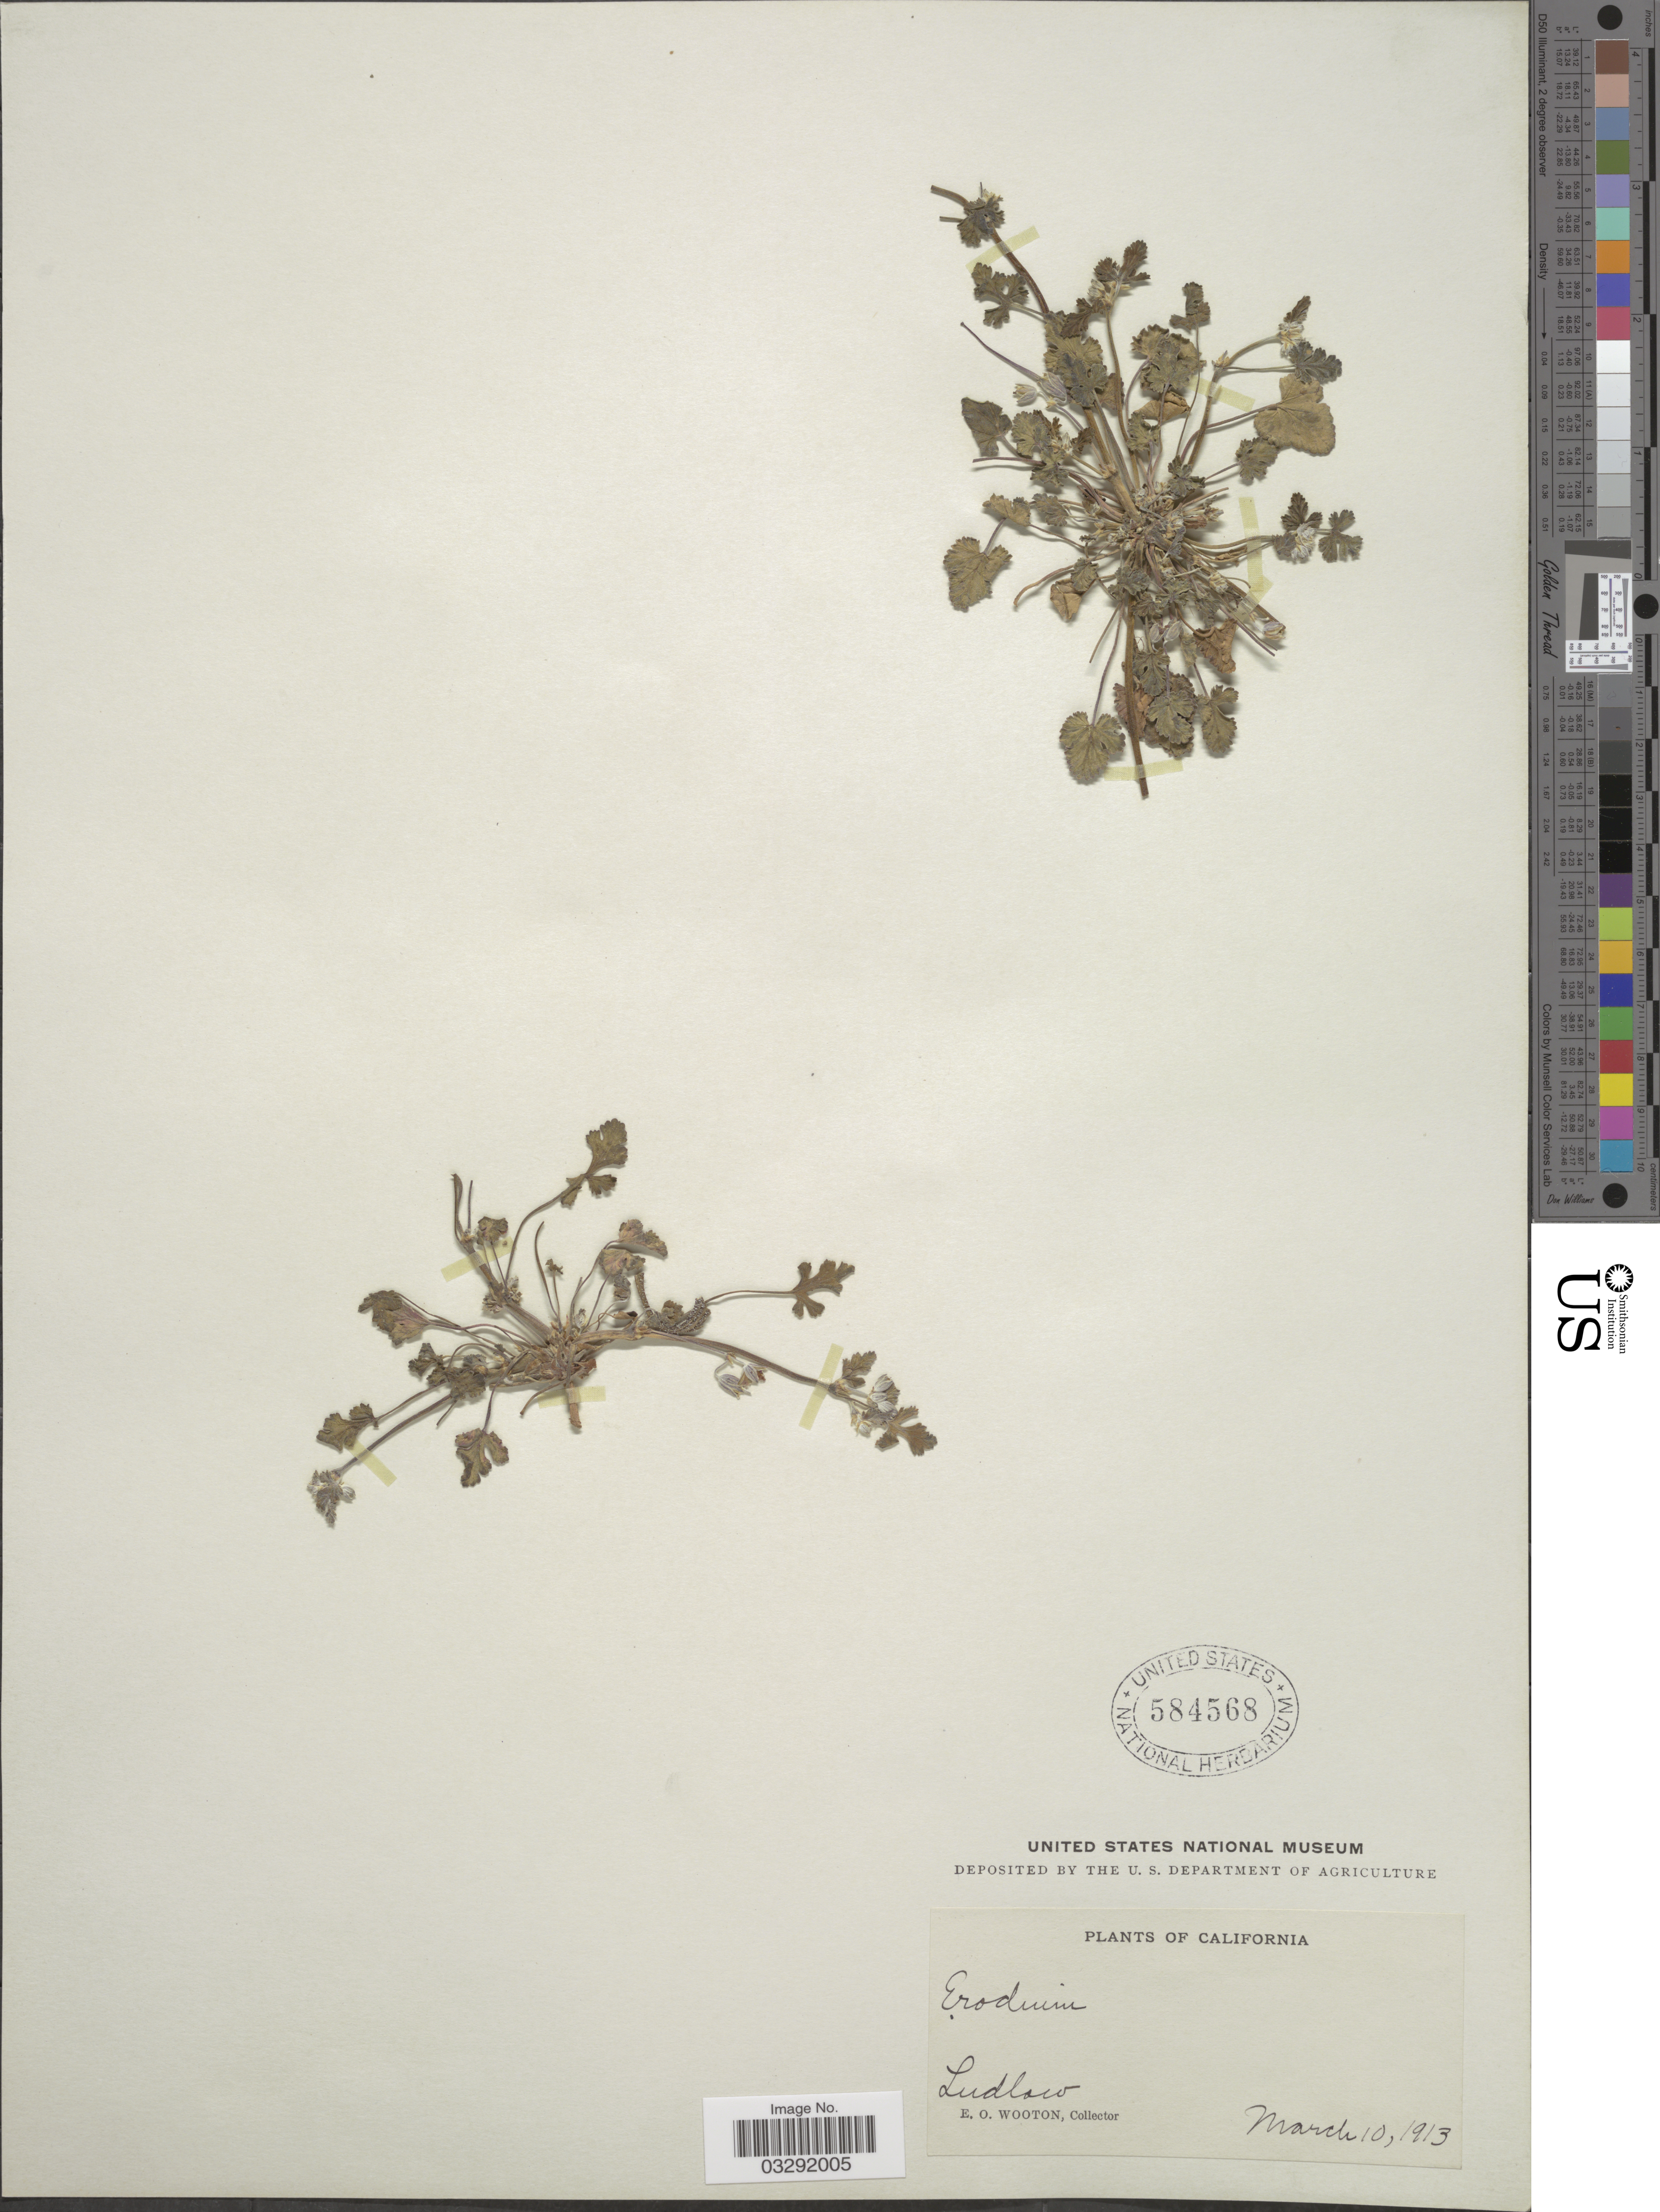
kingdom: Plantae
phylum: Tracheophyta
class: Magnoliopsida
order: Geraniales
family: Geraniaceae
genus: Erodium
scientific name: Erodium sp.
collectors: E. O. Wooton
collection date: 1913-03-10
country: United States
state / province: California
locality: Ludlow.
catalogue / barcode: US 584568